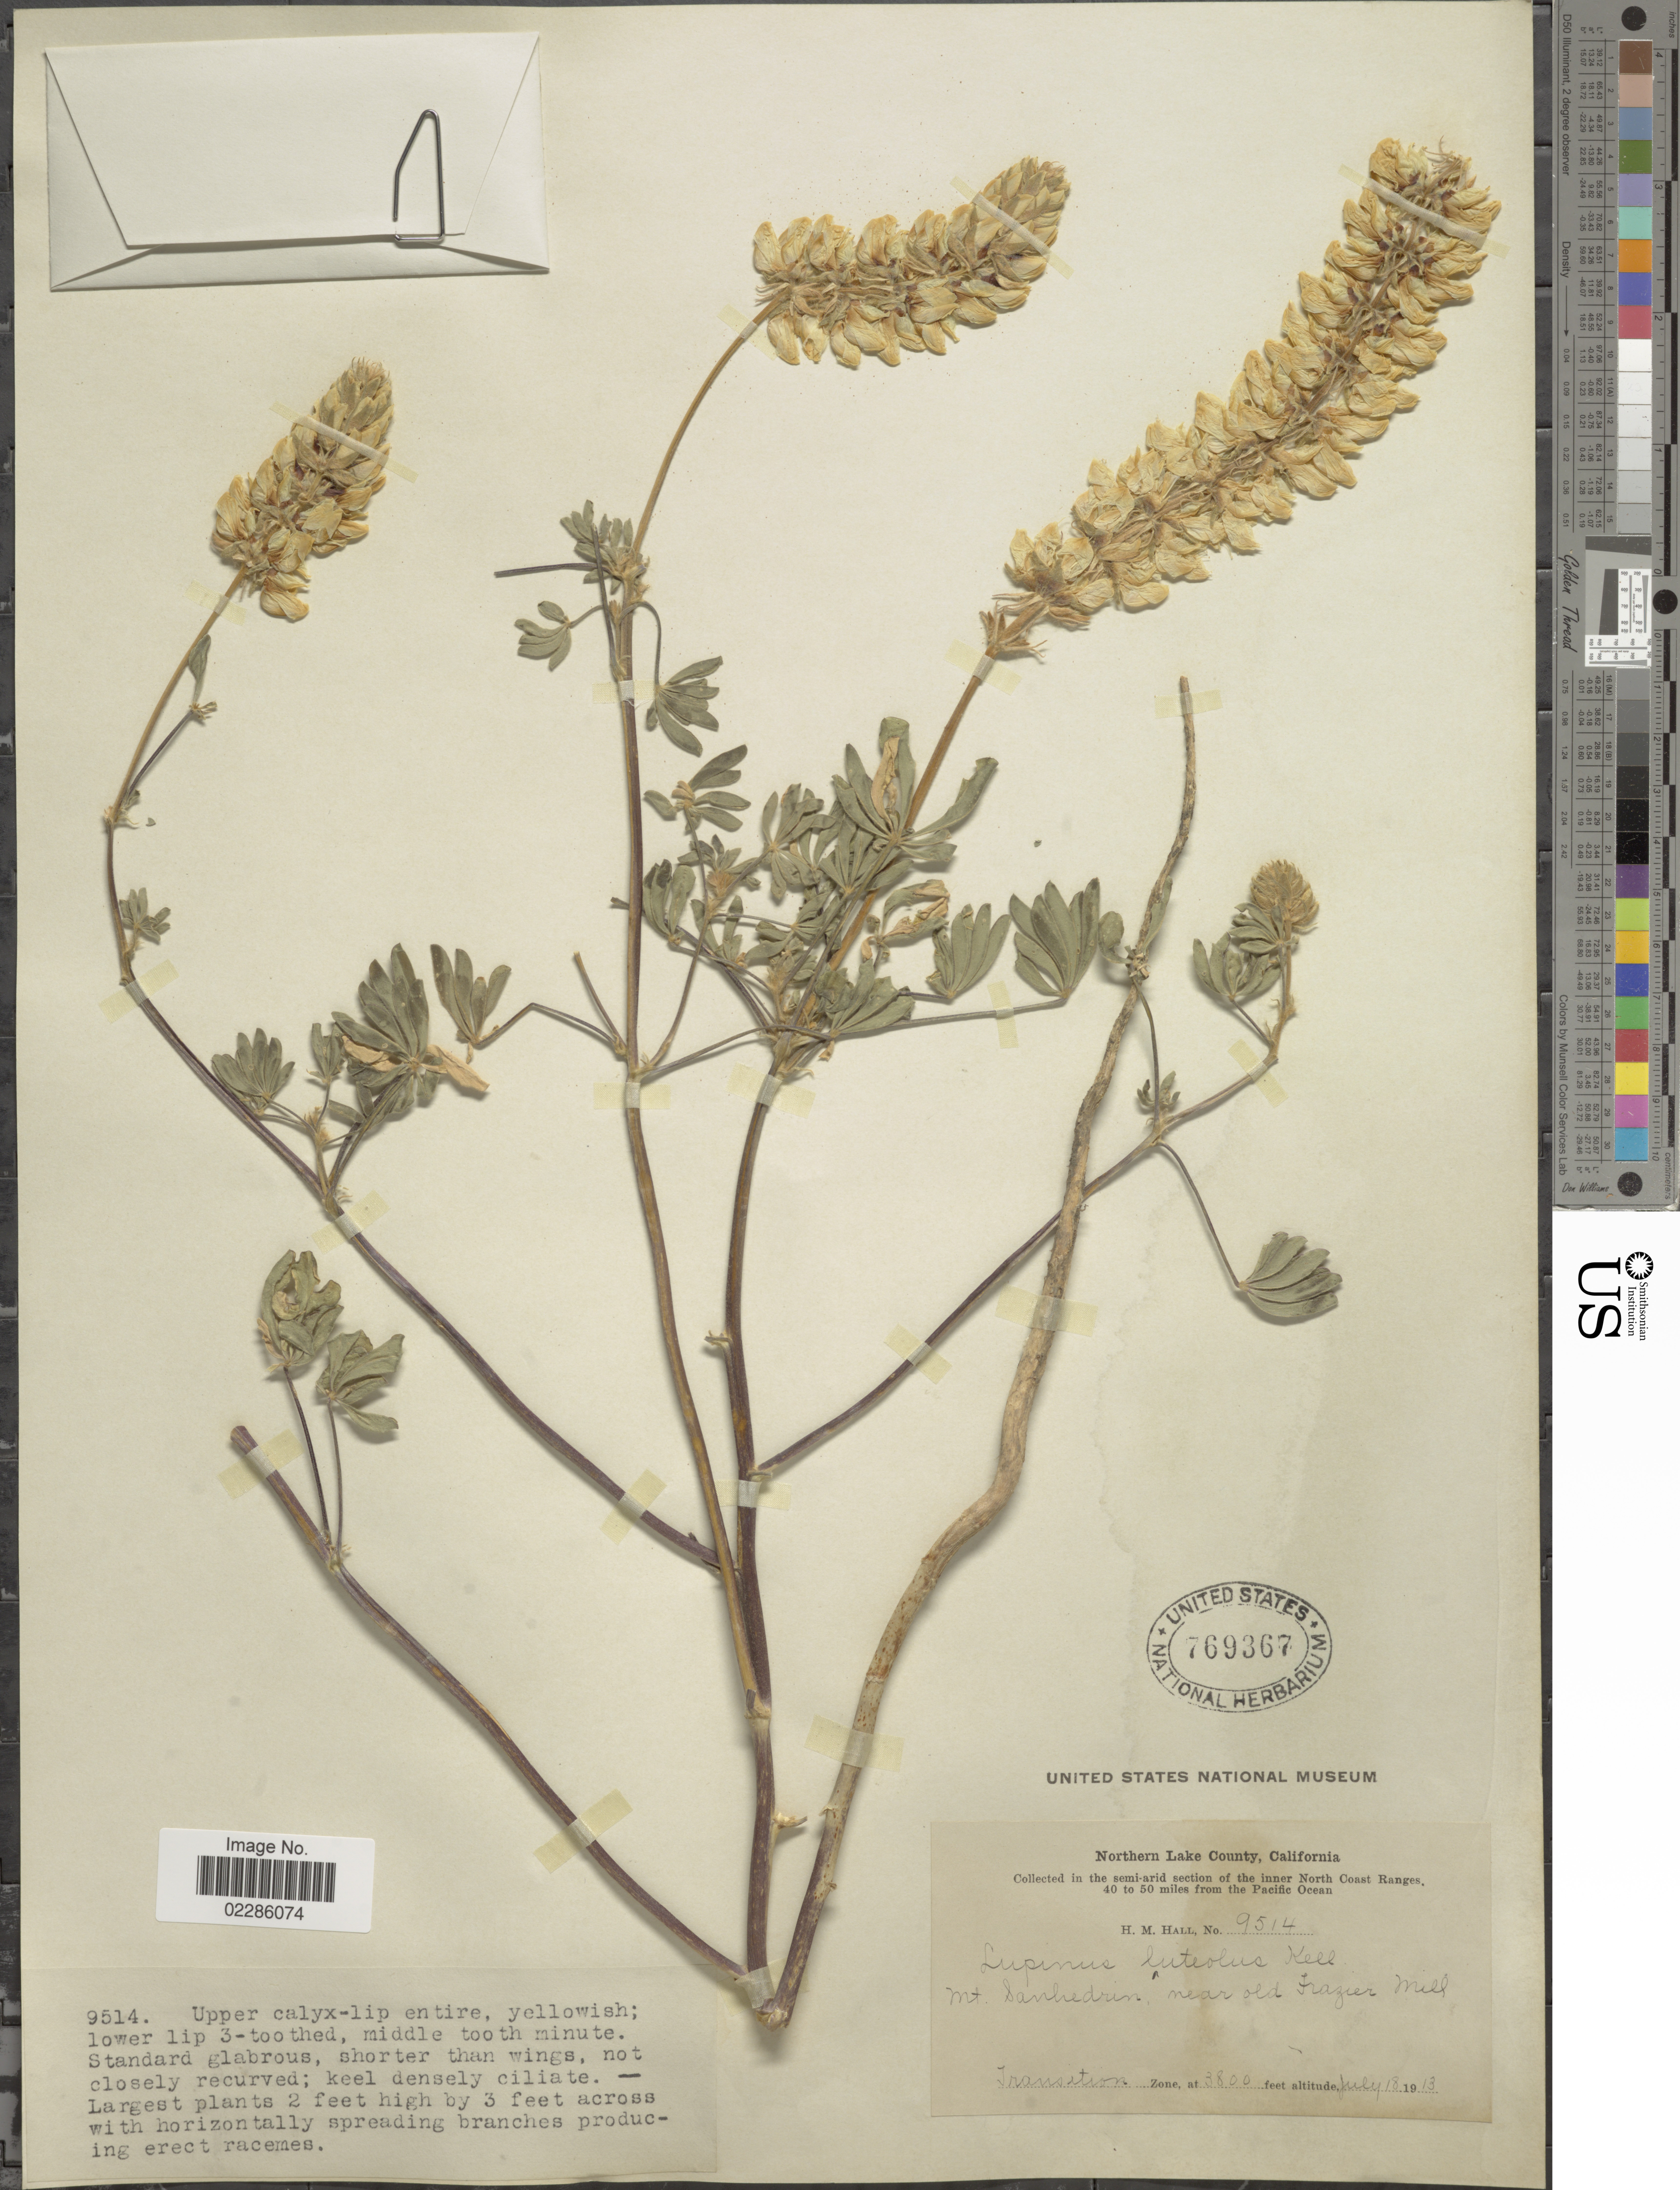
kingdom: Plantae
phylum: Tracheophyta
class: Magnoliopsida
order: Fabales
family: Fabaceae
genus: Lupinus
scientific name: Lupinus luteolus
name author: Kellogg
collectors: H. M. Hall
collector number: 9514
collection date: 1913-07-18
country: United States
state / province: California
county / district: Lake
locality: Northern Lake County, in the semi-arid section of the inner North Coast Ranges, 40 to 50 miles from the Pacific Ocean, Mt Sanhedrin, near oild Frazier Mill, Transition Zone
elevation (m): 1158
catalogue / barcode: US 769367